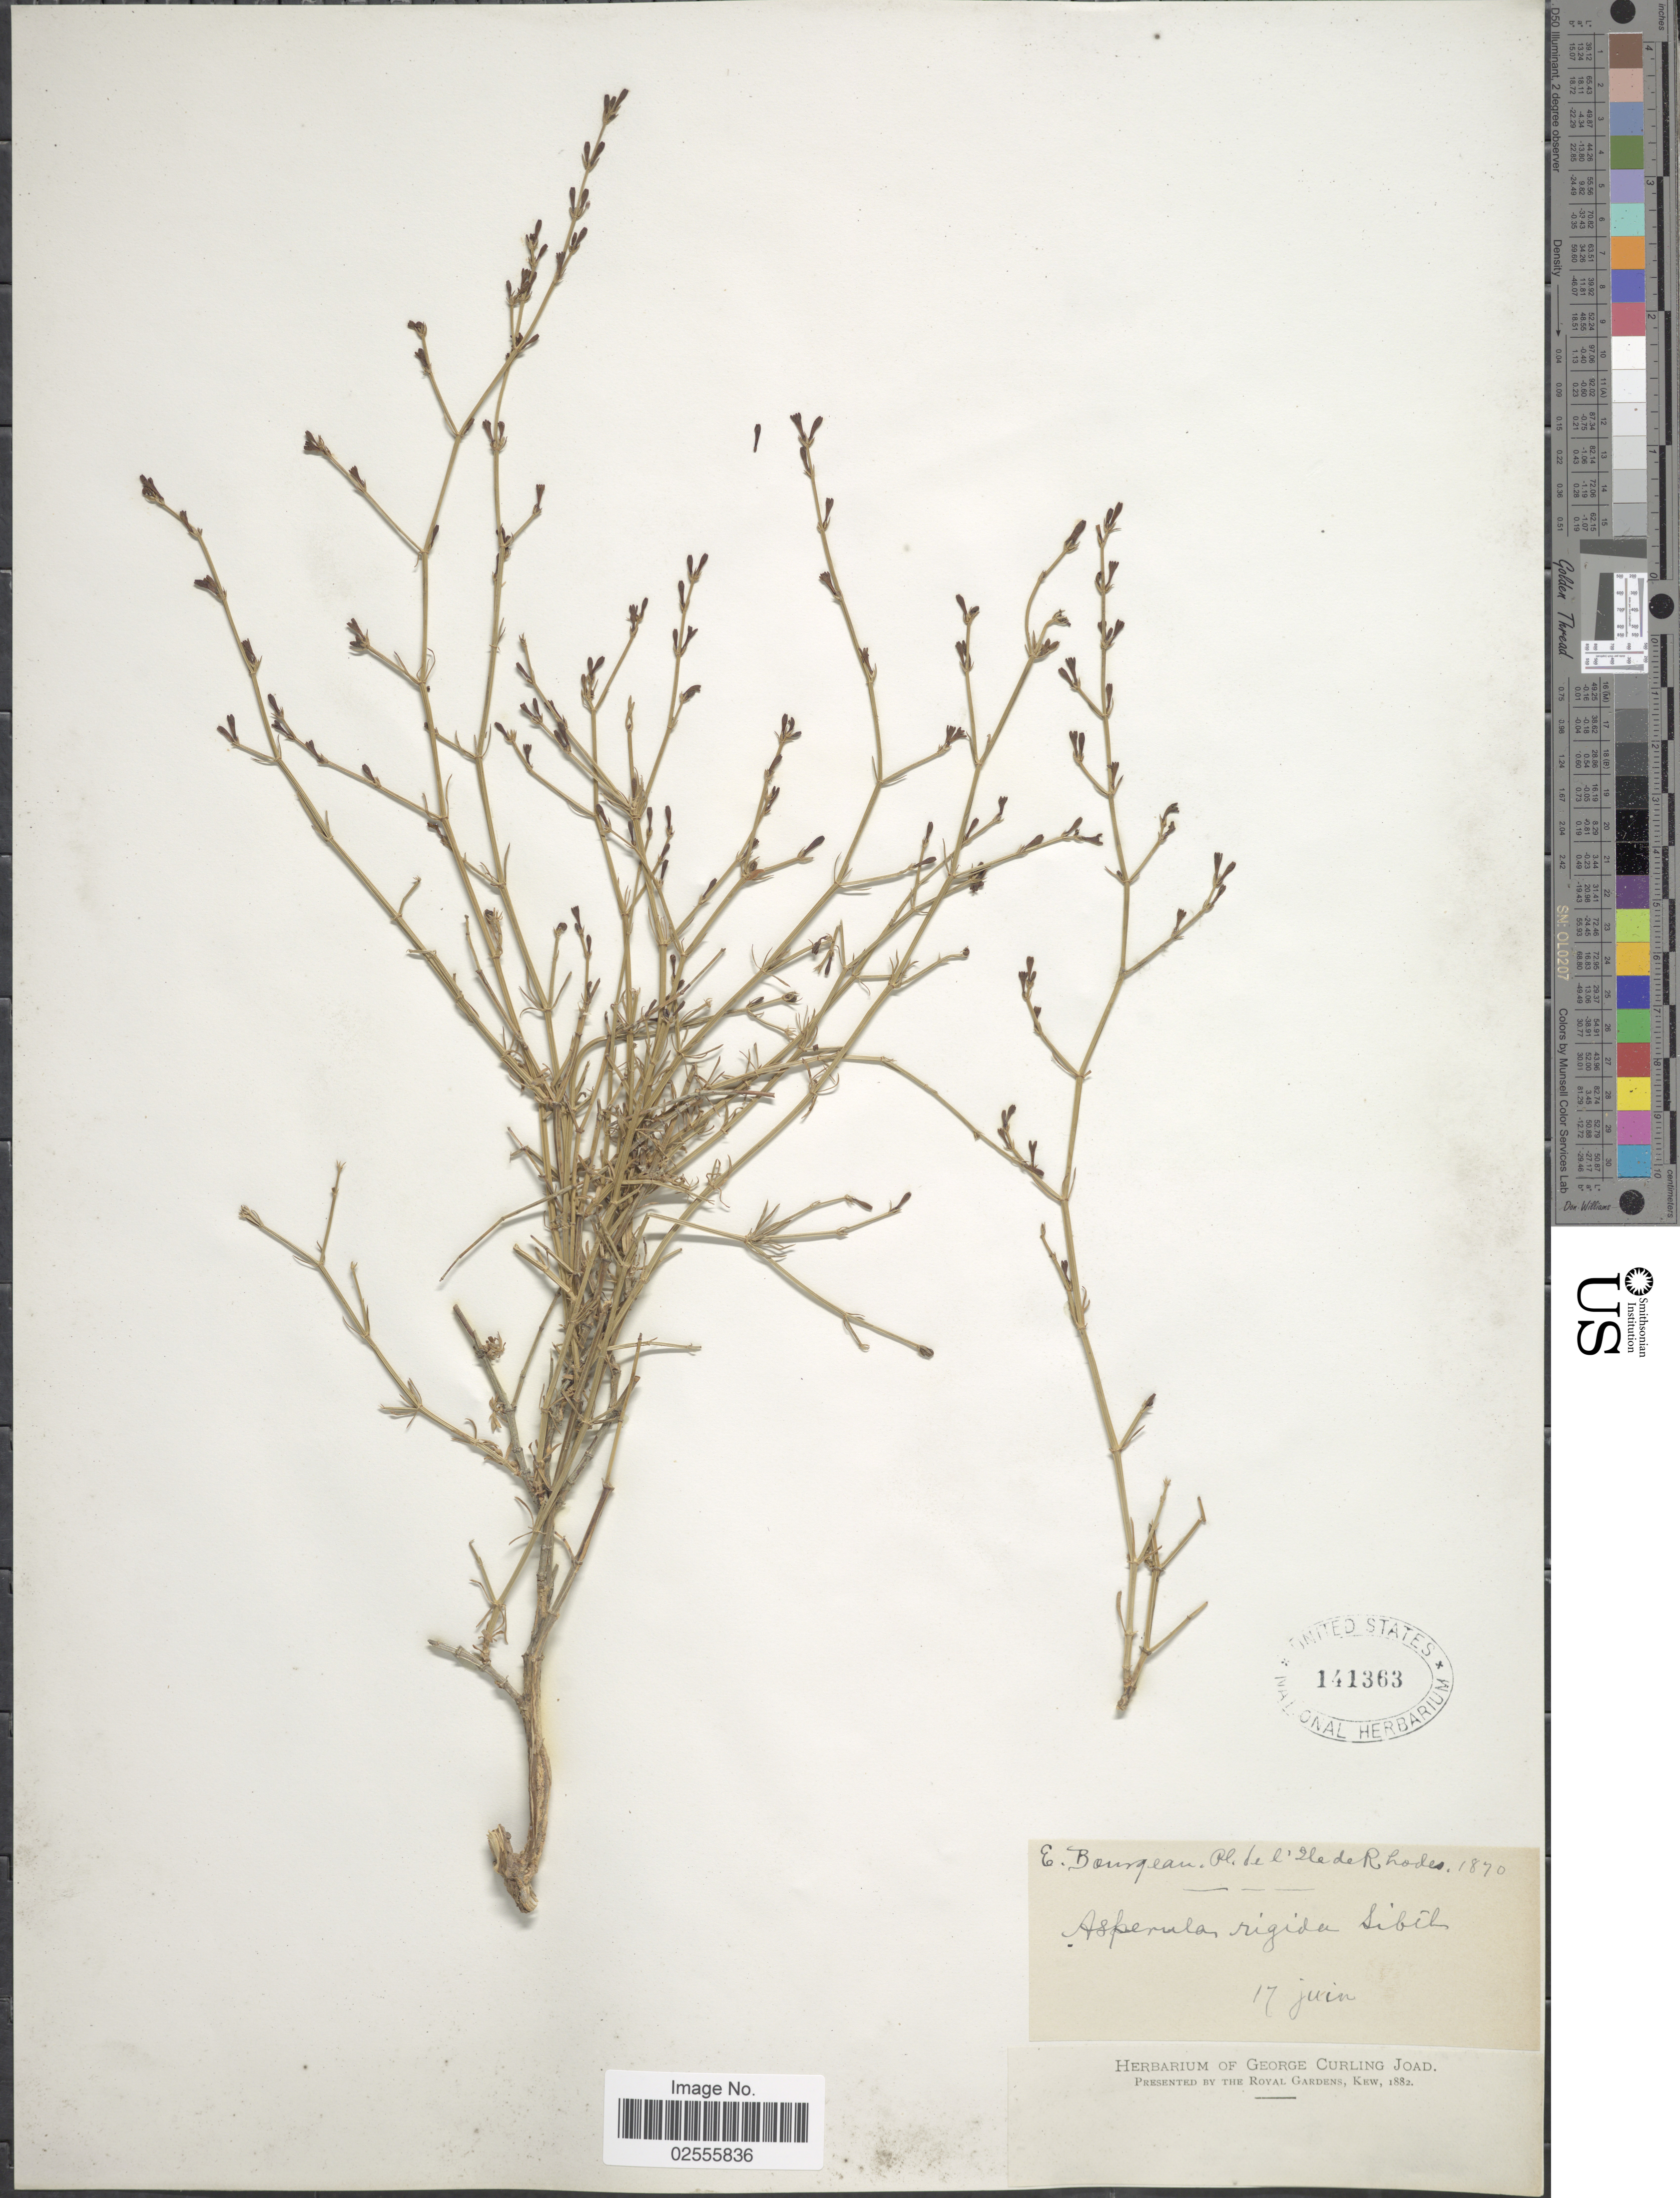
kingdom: Plantae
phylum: Tracheophyta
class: Magnoliopsida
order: Gentianales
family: Rubiaceae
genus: Asperula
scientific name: Asperula rigida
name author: Sibth. & Sm.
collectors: E. Bourgeau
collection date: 1870-06-17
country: Greece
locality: Ile de Rhodes.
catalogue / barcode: US 141363